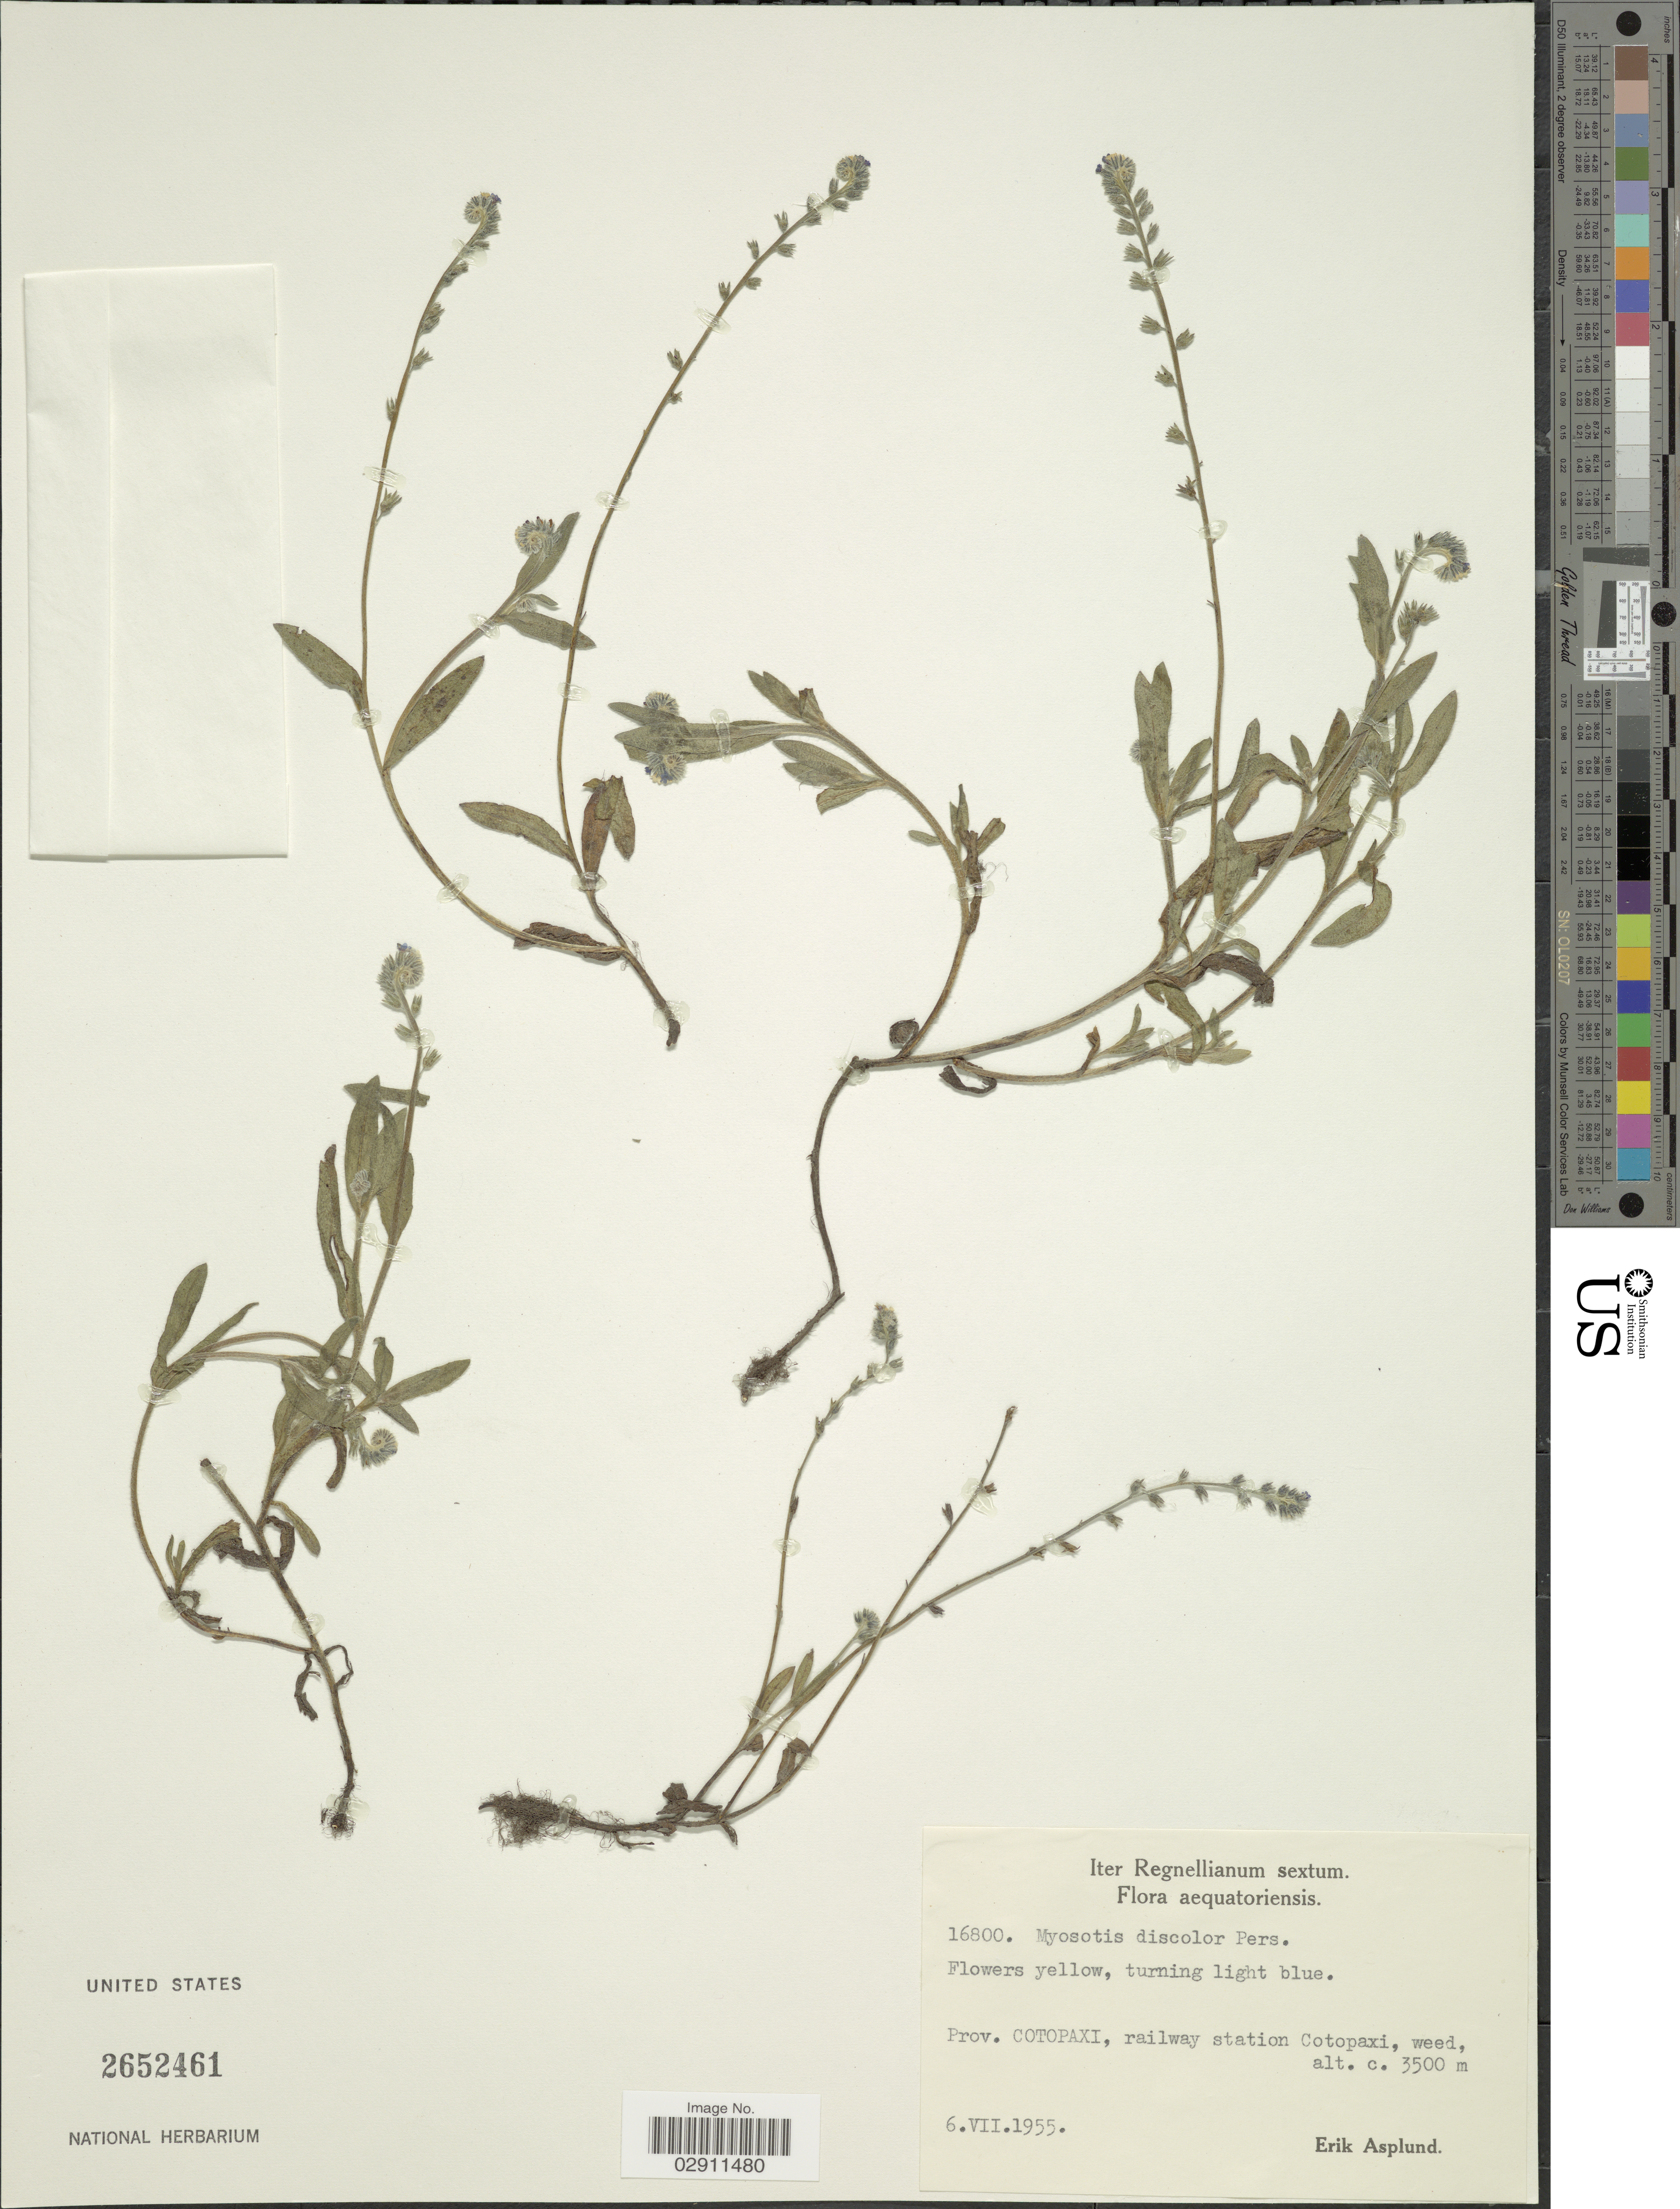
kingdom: Plantae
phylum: Tracheophyta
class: Magnoliopsida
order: Boraginales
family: Boraginaceae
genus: Myosotis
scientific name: Myosotis discolor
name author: Pers.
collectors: E. Asplund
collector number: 16800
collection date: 1955-07-06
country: Ecuador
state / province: Cotopaxi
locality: Prov. Cotopaxi, railway station Cotopaxi.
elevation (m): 3500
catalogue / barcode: US 2652461